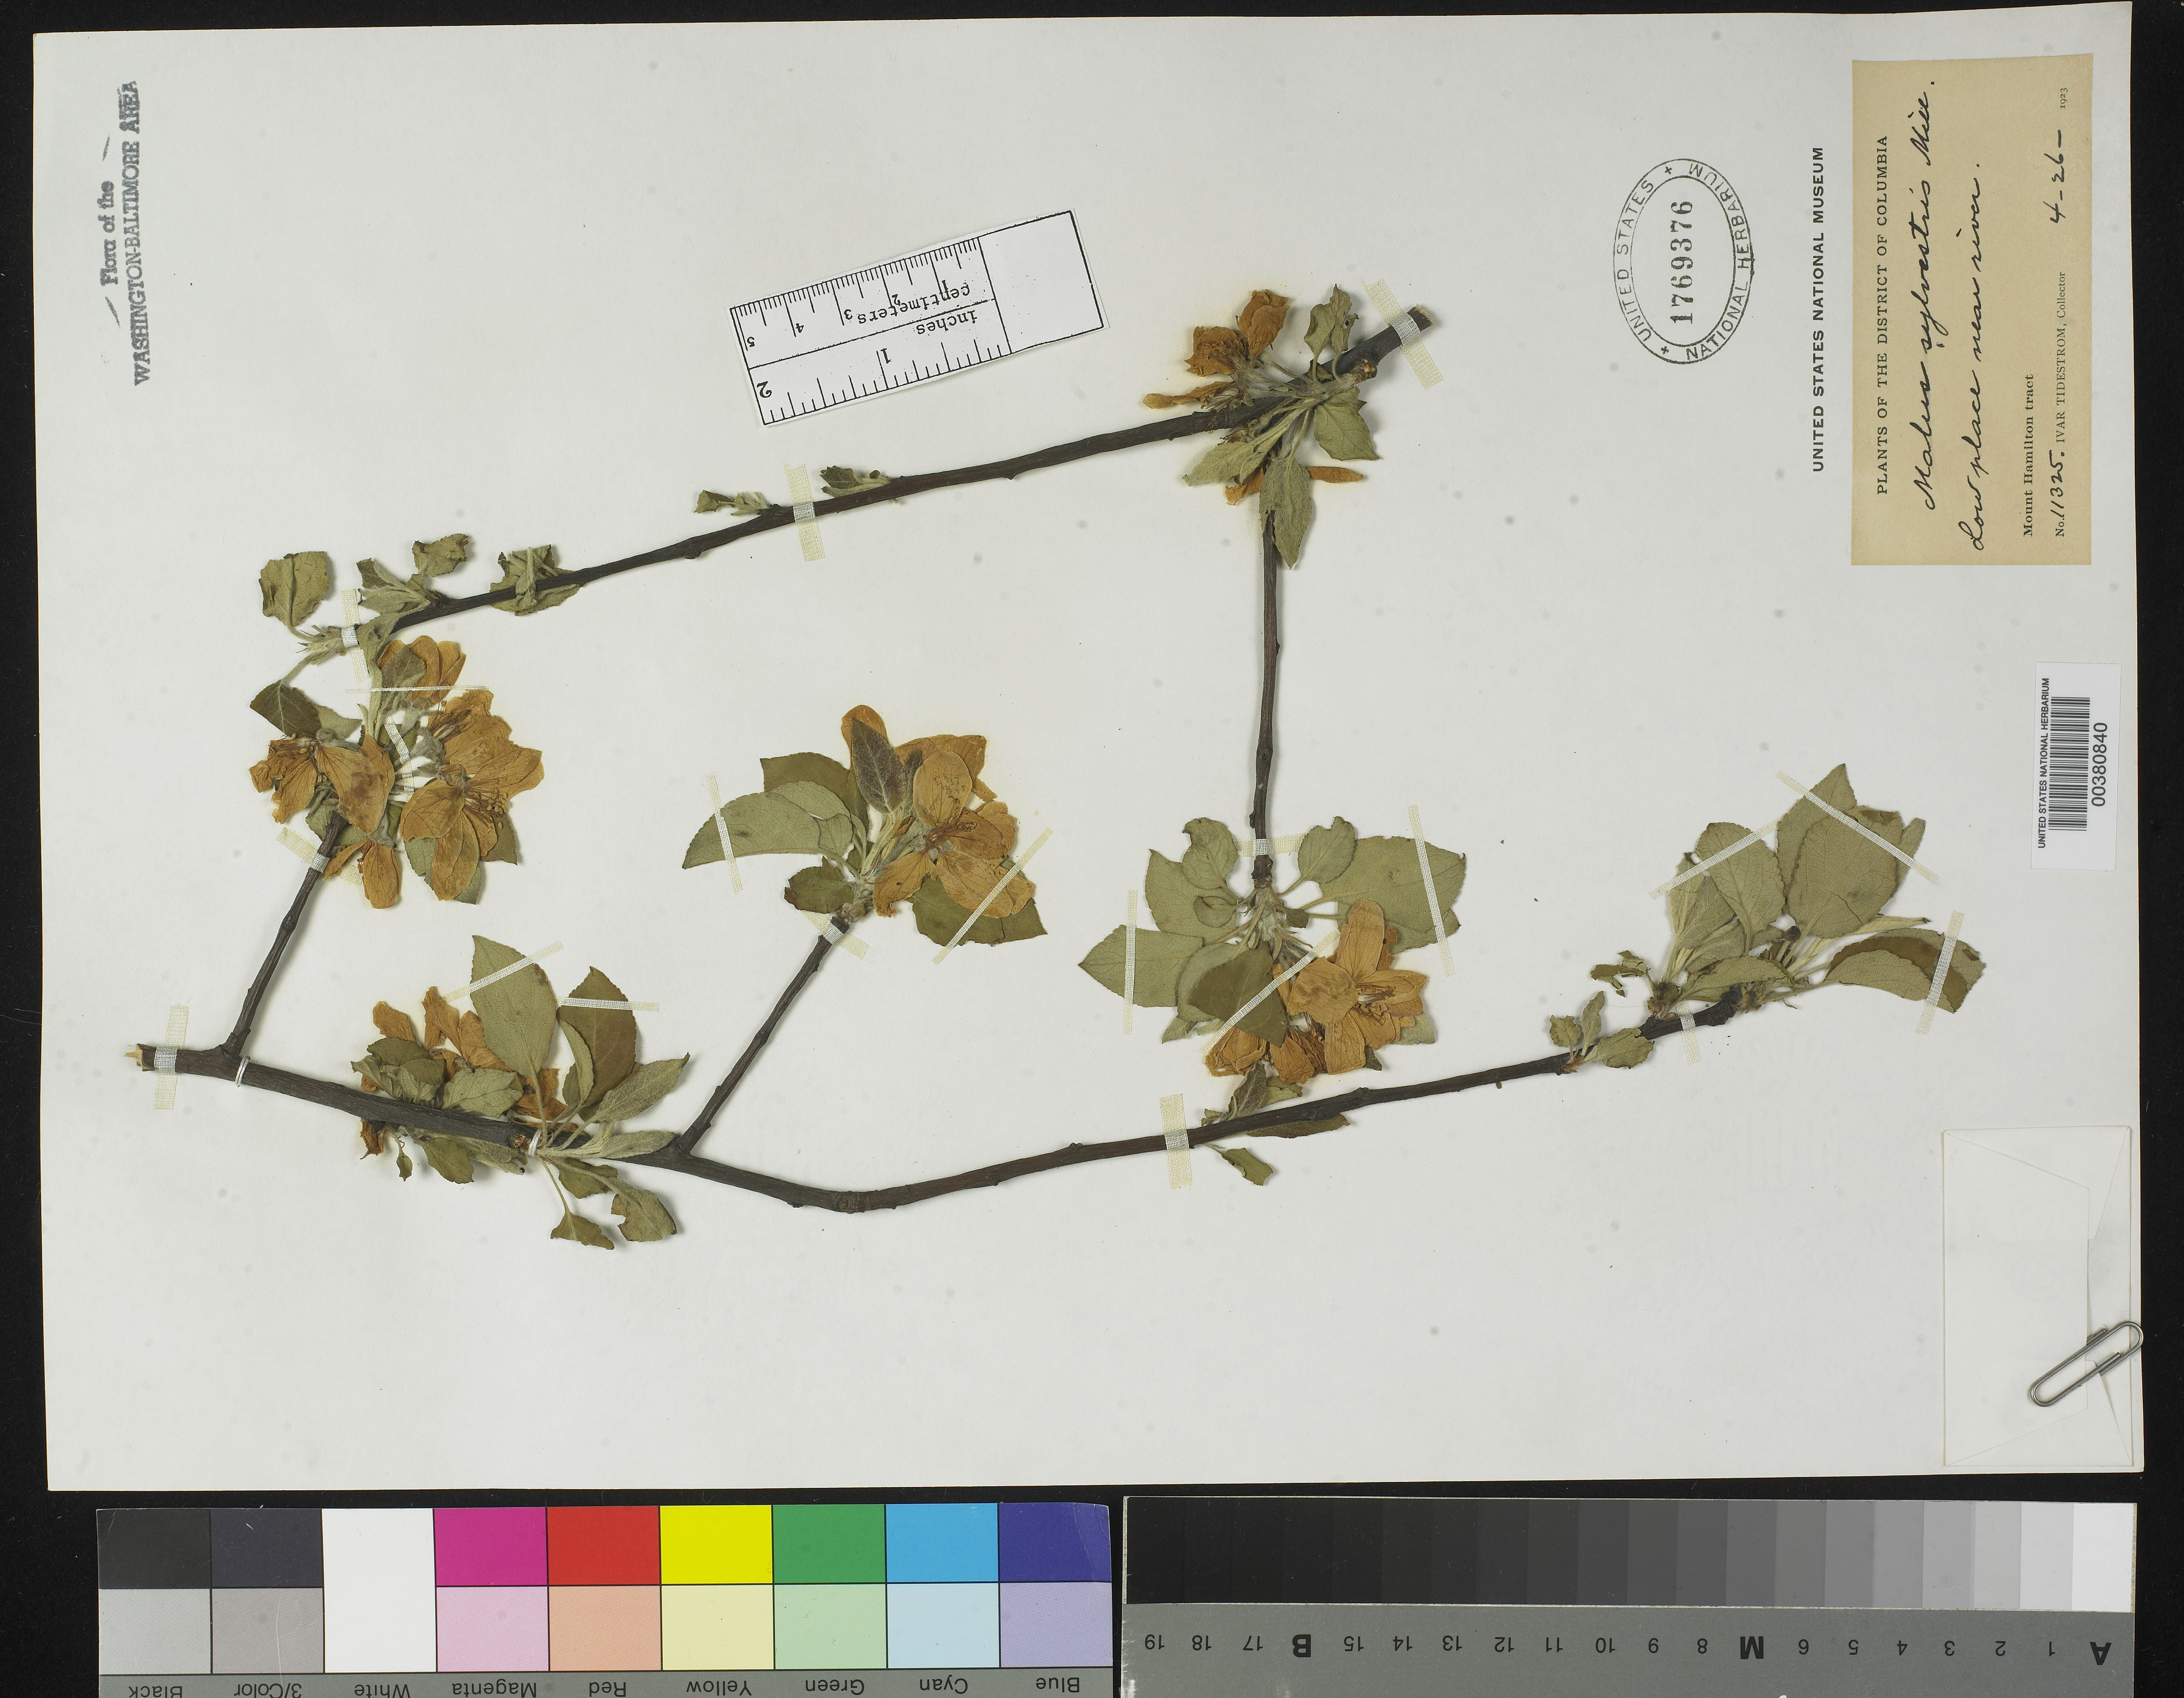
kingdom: Plantae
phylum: Tracheophyta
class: Magnoliopsida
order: Rosales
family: Rosaceae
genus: Malus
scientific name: Malus sylvestris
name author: (L.) Mill.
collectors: I. F. Tidestrom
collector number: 11325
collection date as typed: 26 Apr 1923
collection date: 1923-04-26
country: United States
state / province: District of Columbia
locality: Mount Hamilton, river vicinity, (National Arboretum)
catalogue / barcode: US 1769376